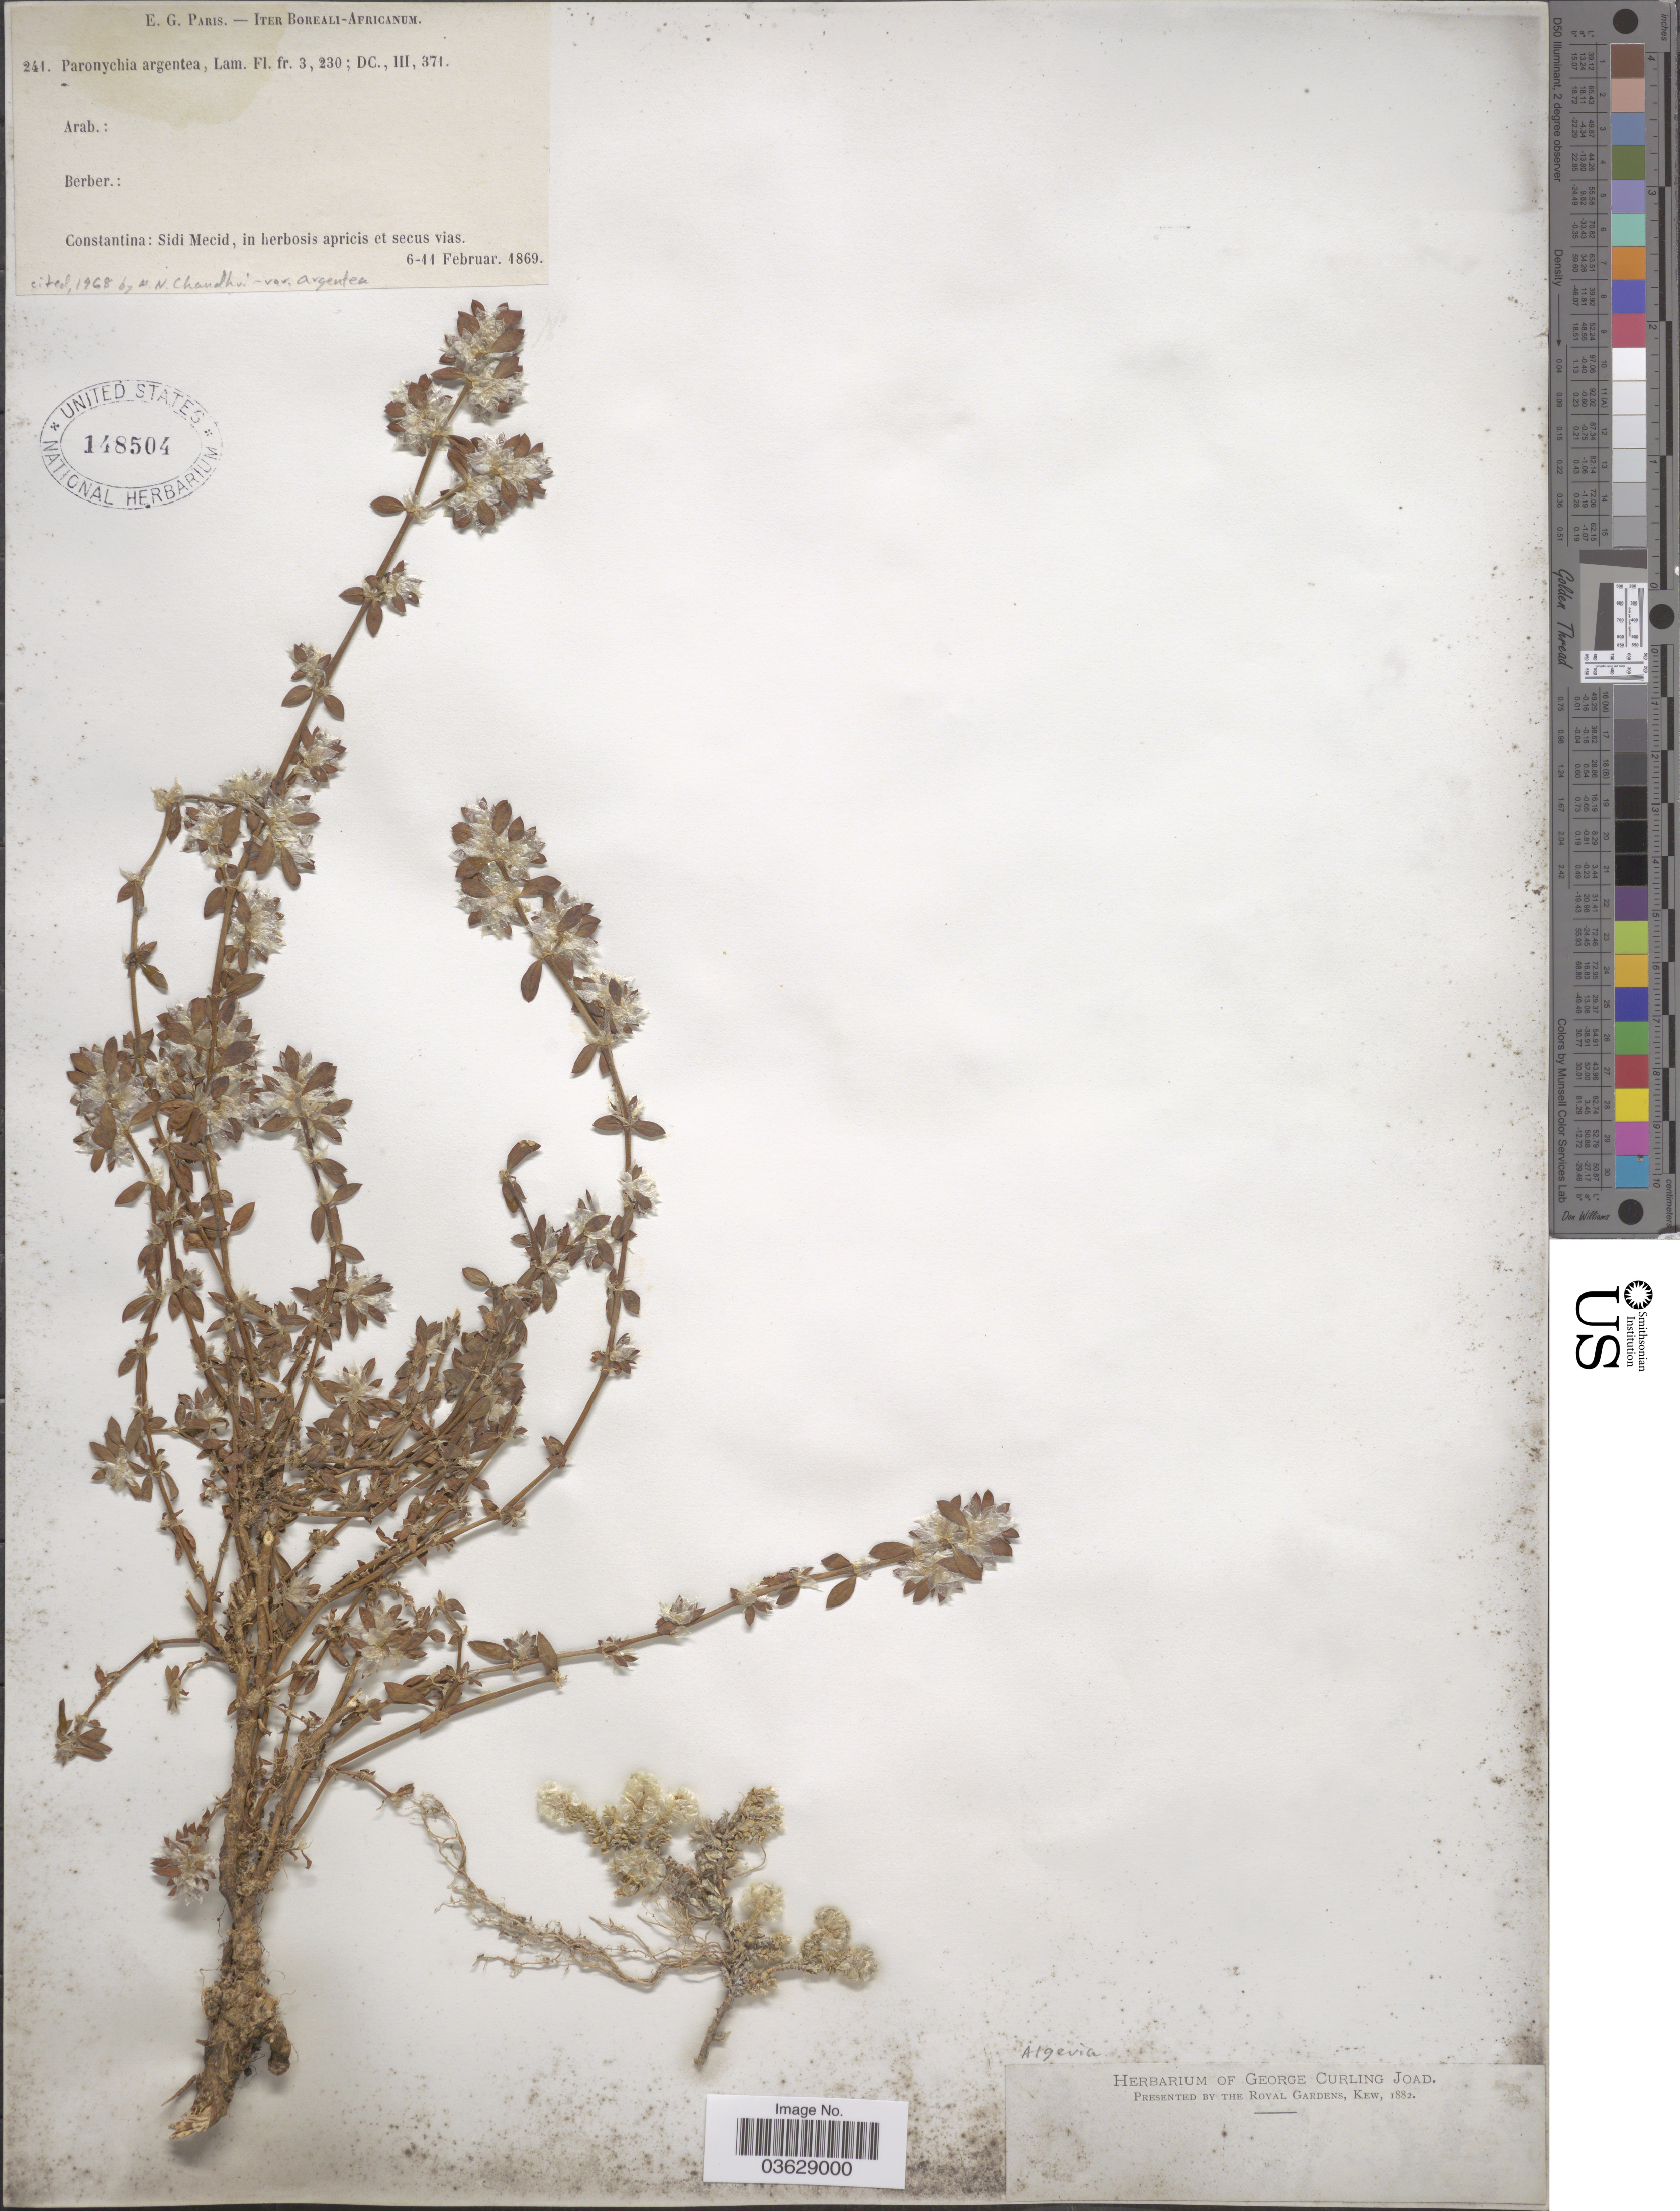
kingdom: Plantae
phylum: Tracheophyta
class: Magnoliopsida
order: Caryophyllales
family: Caryophyllaceae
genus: Paronychia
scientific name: Paronychia argentea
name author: Lam.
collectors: Paris, E.G.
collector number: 241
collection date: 1869-02-06/1869-02-11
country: Algeria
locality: Iter Boreali-Africanum. Constantina: Sidi Mecid, in herbosis apricis et secus vias.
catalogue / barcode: US 148504